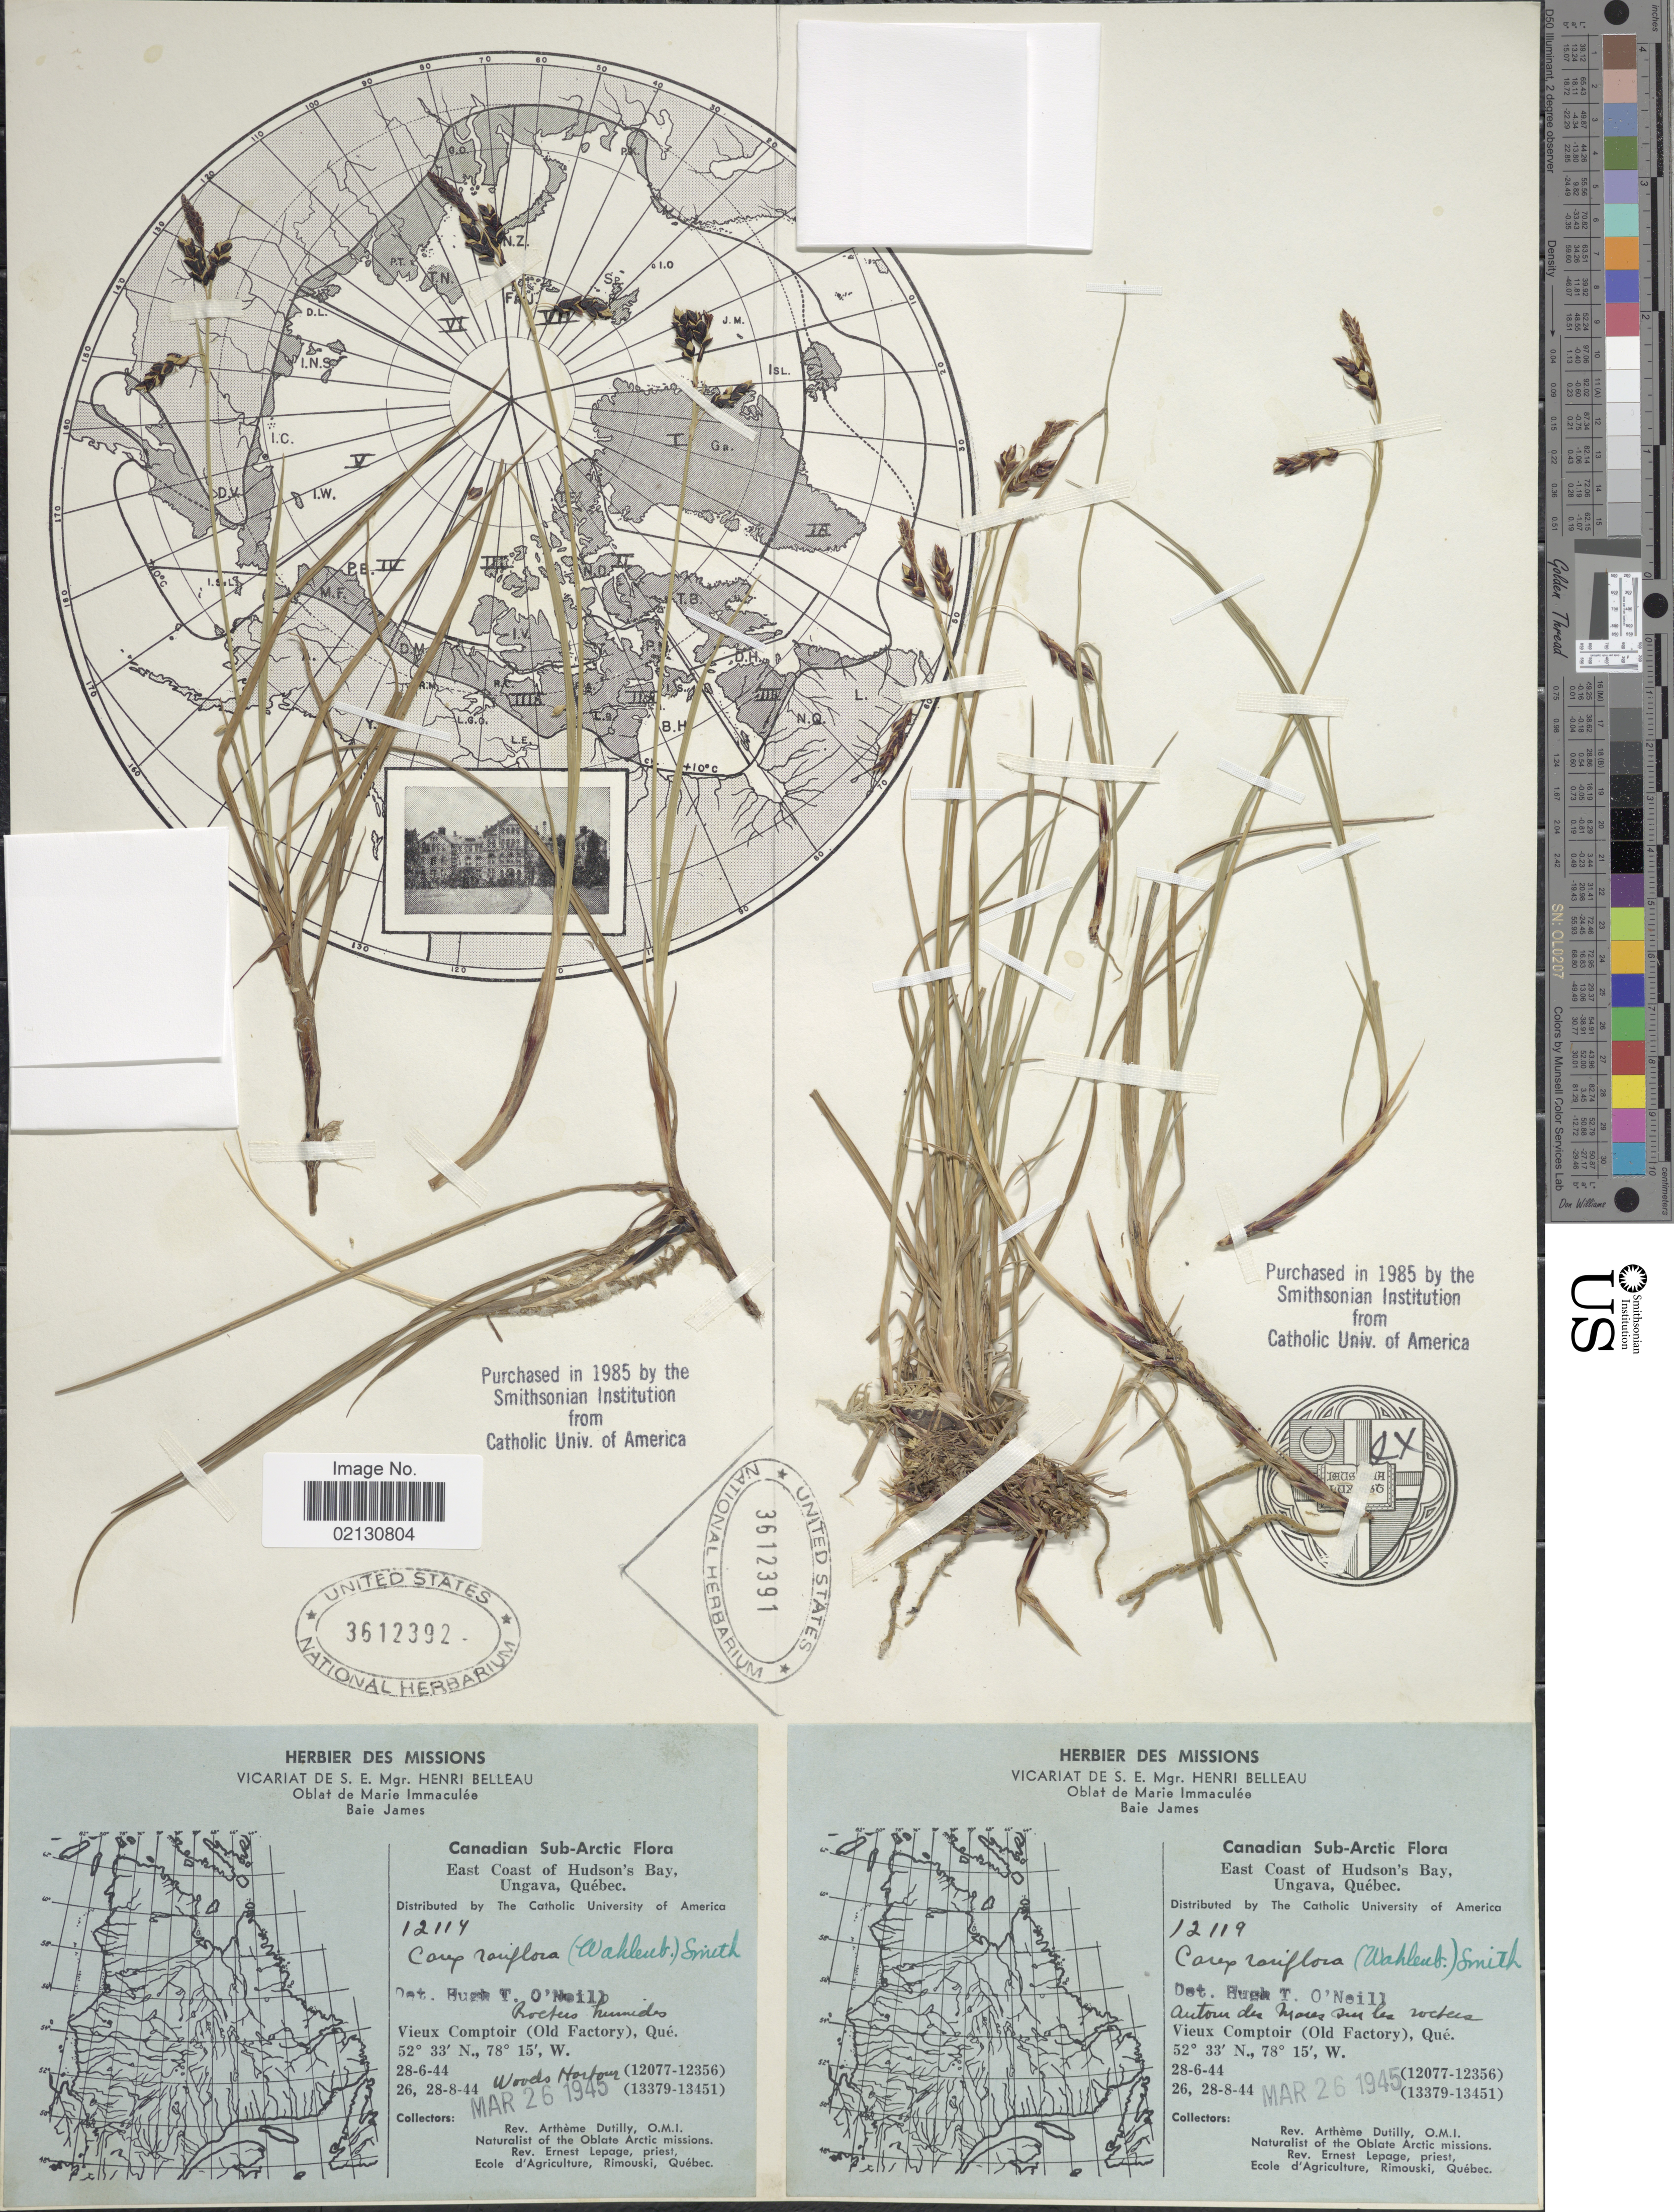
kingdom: Plantae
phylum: Tracheophyta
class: Liliopsida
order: Poales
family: Cyperaceae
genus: Carex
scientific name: Carex rariflora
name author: (Wahlenb.) Sm.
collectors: A. Dutilly & E. Lepage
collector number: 12119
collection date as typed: Transcribed d/m/y: 28/6/44 to 28/8/44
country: Canada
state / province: Quebec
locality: Canadian Sub-Arctic. East Coast of Hudson's Bay, Ungava. Vieux Comptoir (Old Factory)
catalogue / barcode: US 3612391